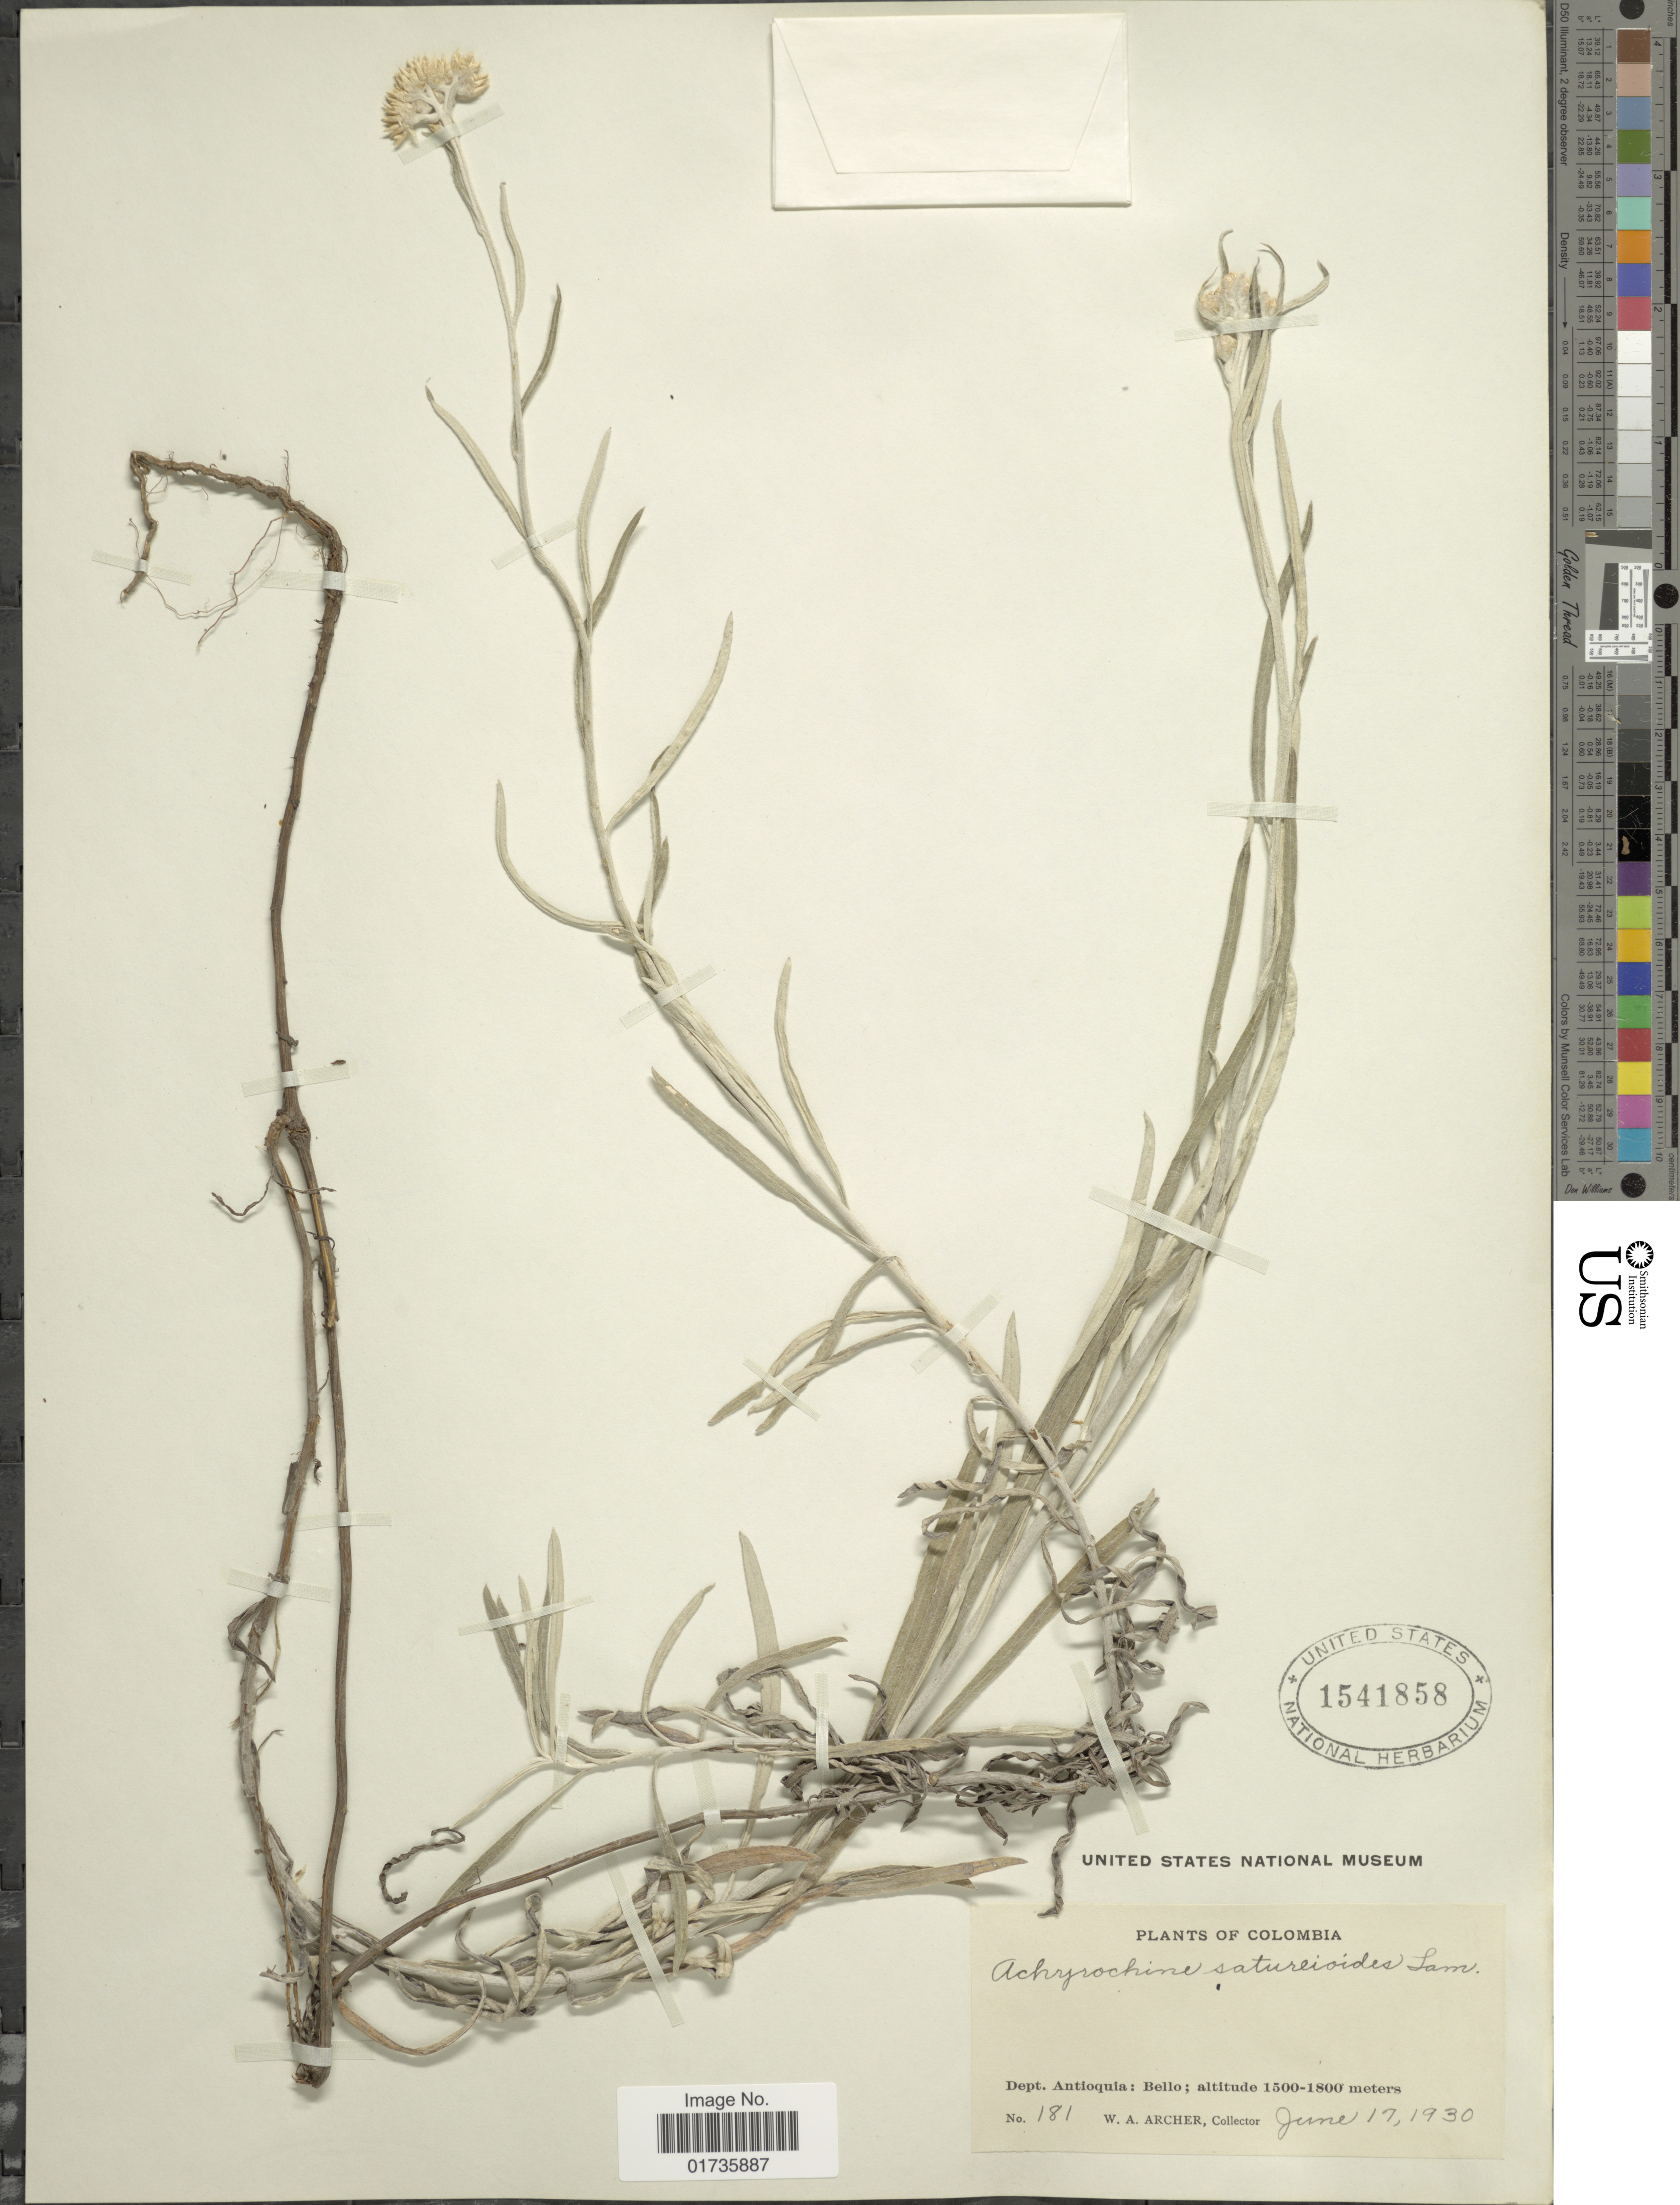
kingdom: Plantae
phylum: Tracheophyta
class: Magnoliopsida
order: Asterales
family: Asteraceae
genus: Achyrocline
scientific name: Achyrocline satureioides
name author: (Lam.) DC.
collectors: W. A. Archer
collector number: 181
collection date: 1930-06-17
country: Colombia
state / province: Antioquia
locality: Dept. Antioquia: Bello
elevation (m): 1500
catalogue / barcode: US 1541858